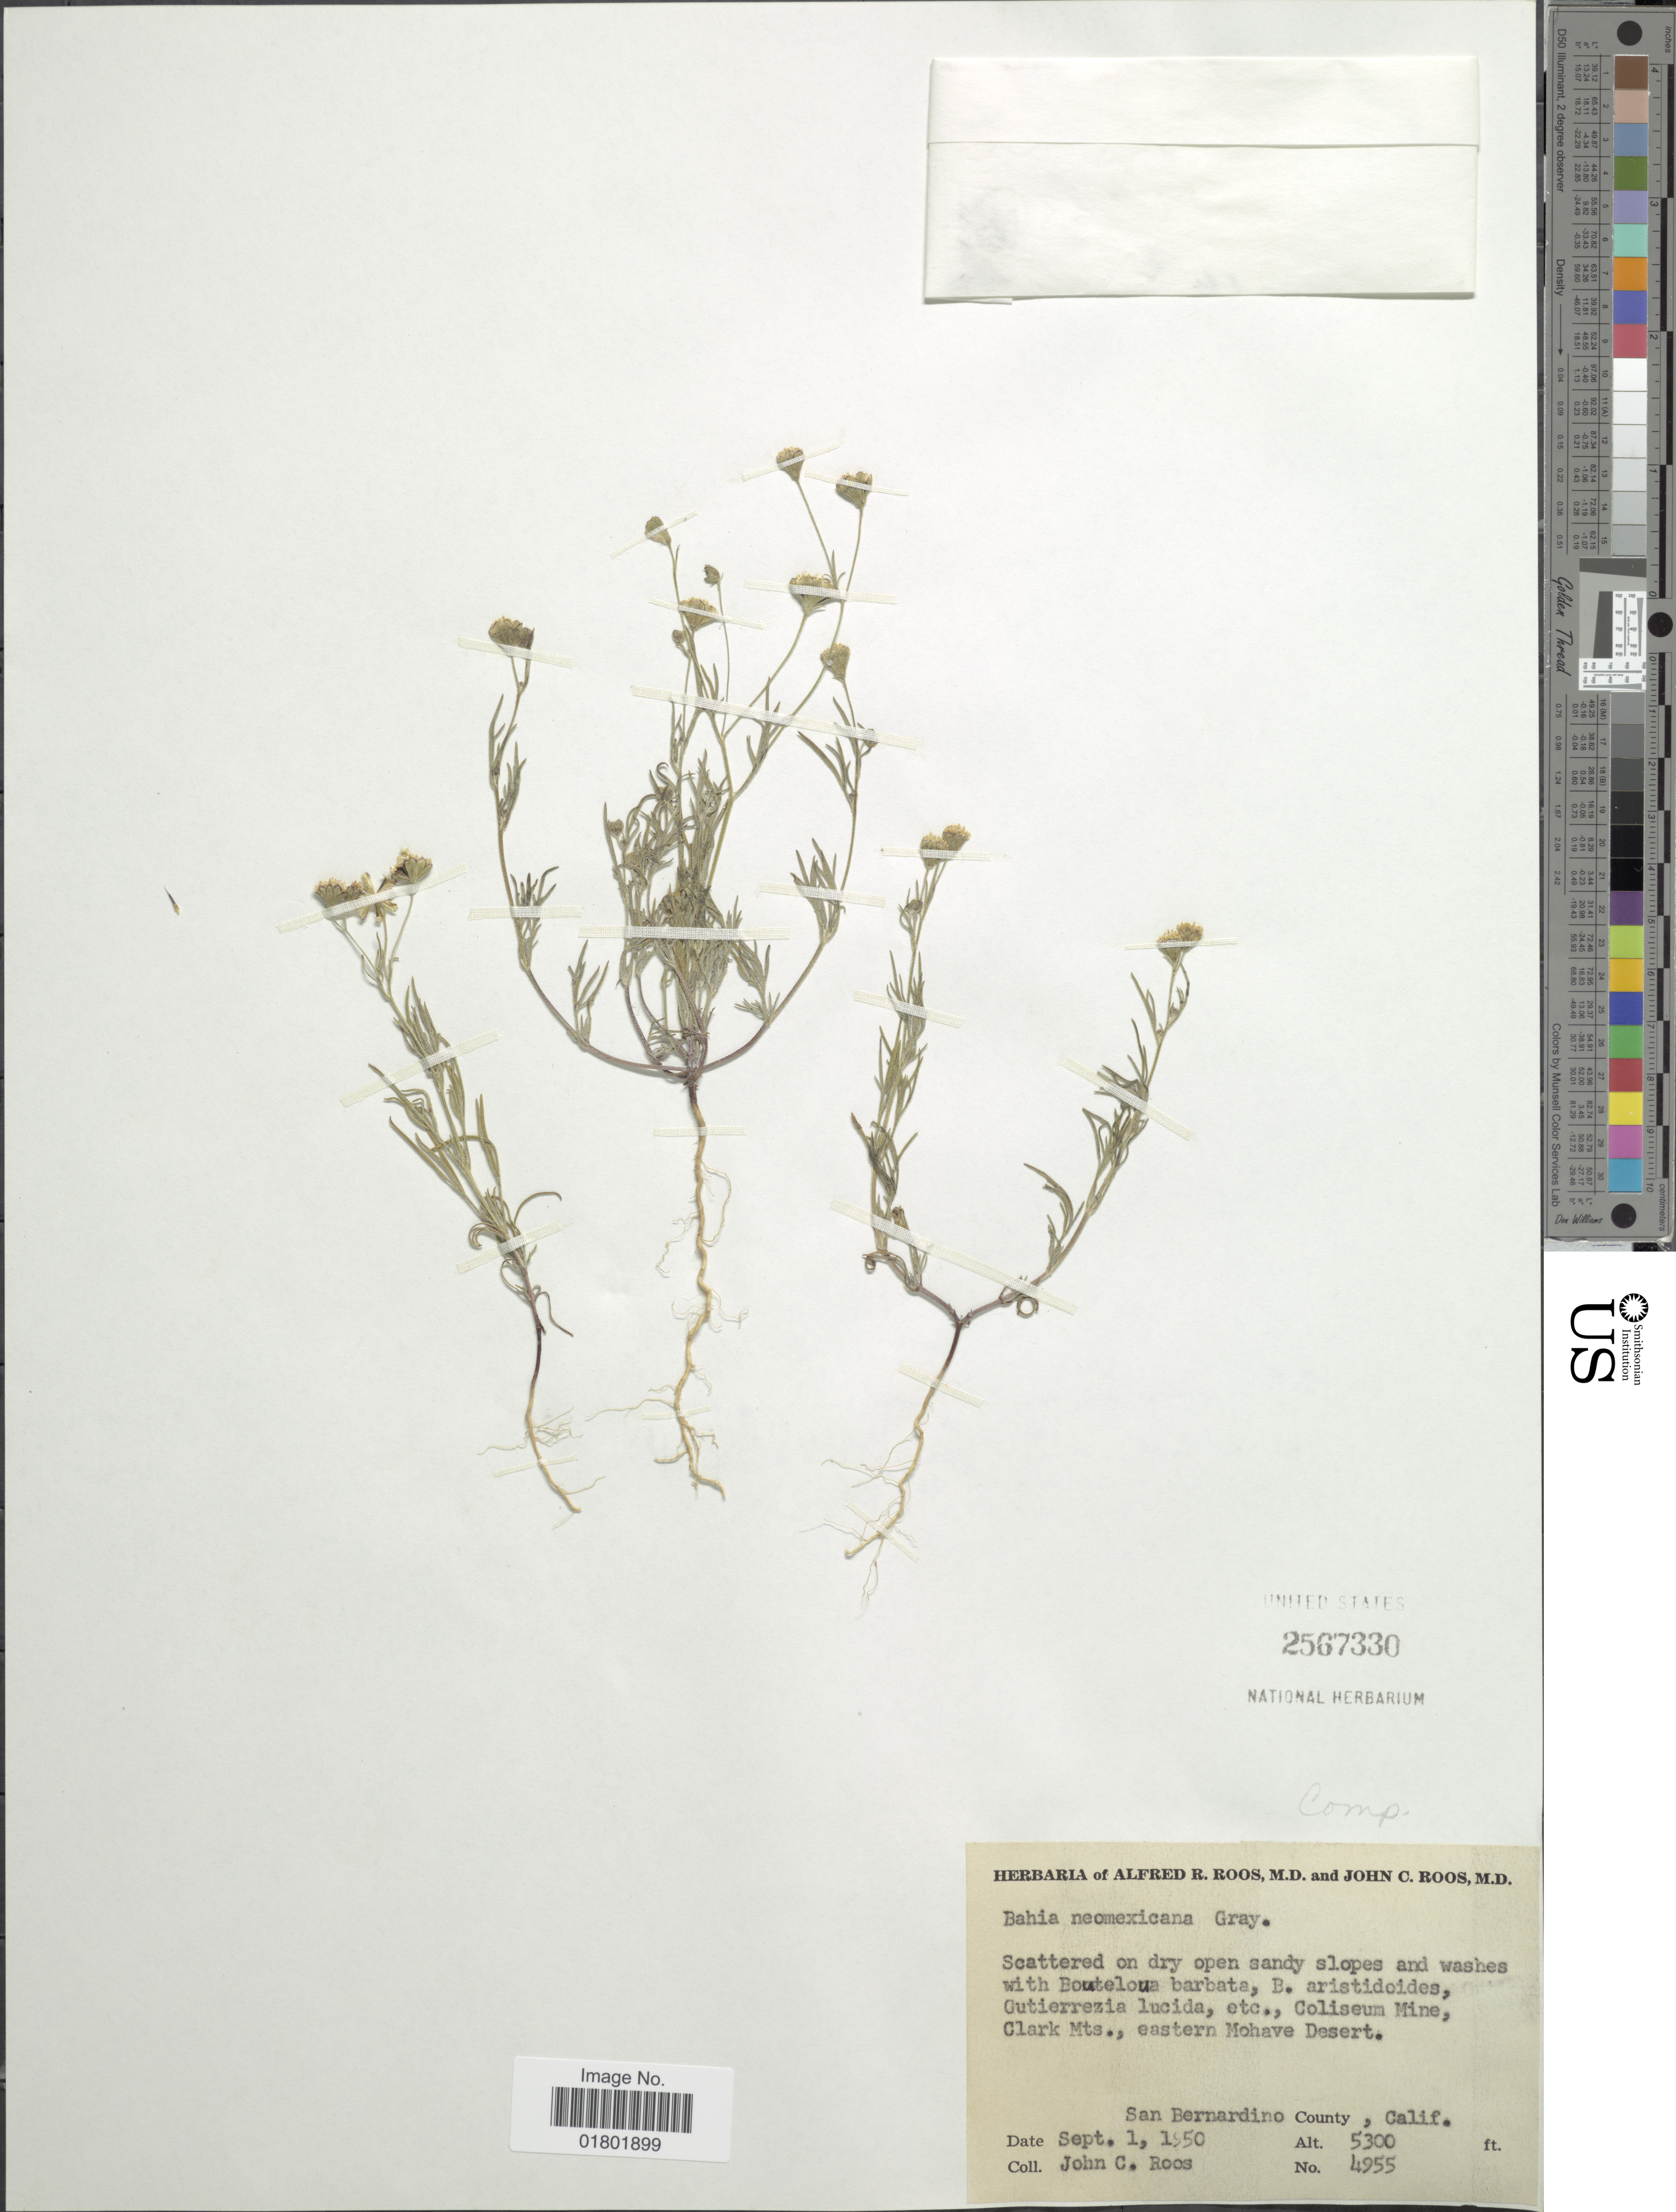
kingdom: Plantae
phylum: Tracheophyta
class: Magnoliopsida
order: Asterales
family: Asteraceae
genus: Bahia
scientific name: Bahia neomexicana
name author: (A. Gray) A. Gray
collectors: J. C. Roos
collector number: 4955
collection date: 1950-09-01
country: United States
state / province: California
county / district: San Bernardino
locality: Coliseum Mine, Clark Mts., Eastern Mohave Desert, San Bernardino County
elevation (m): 1615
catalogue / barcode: US 2567330